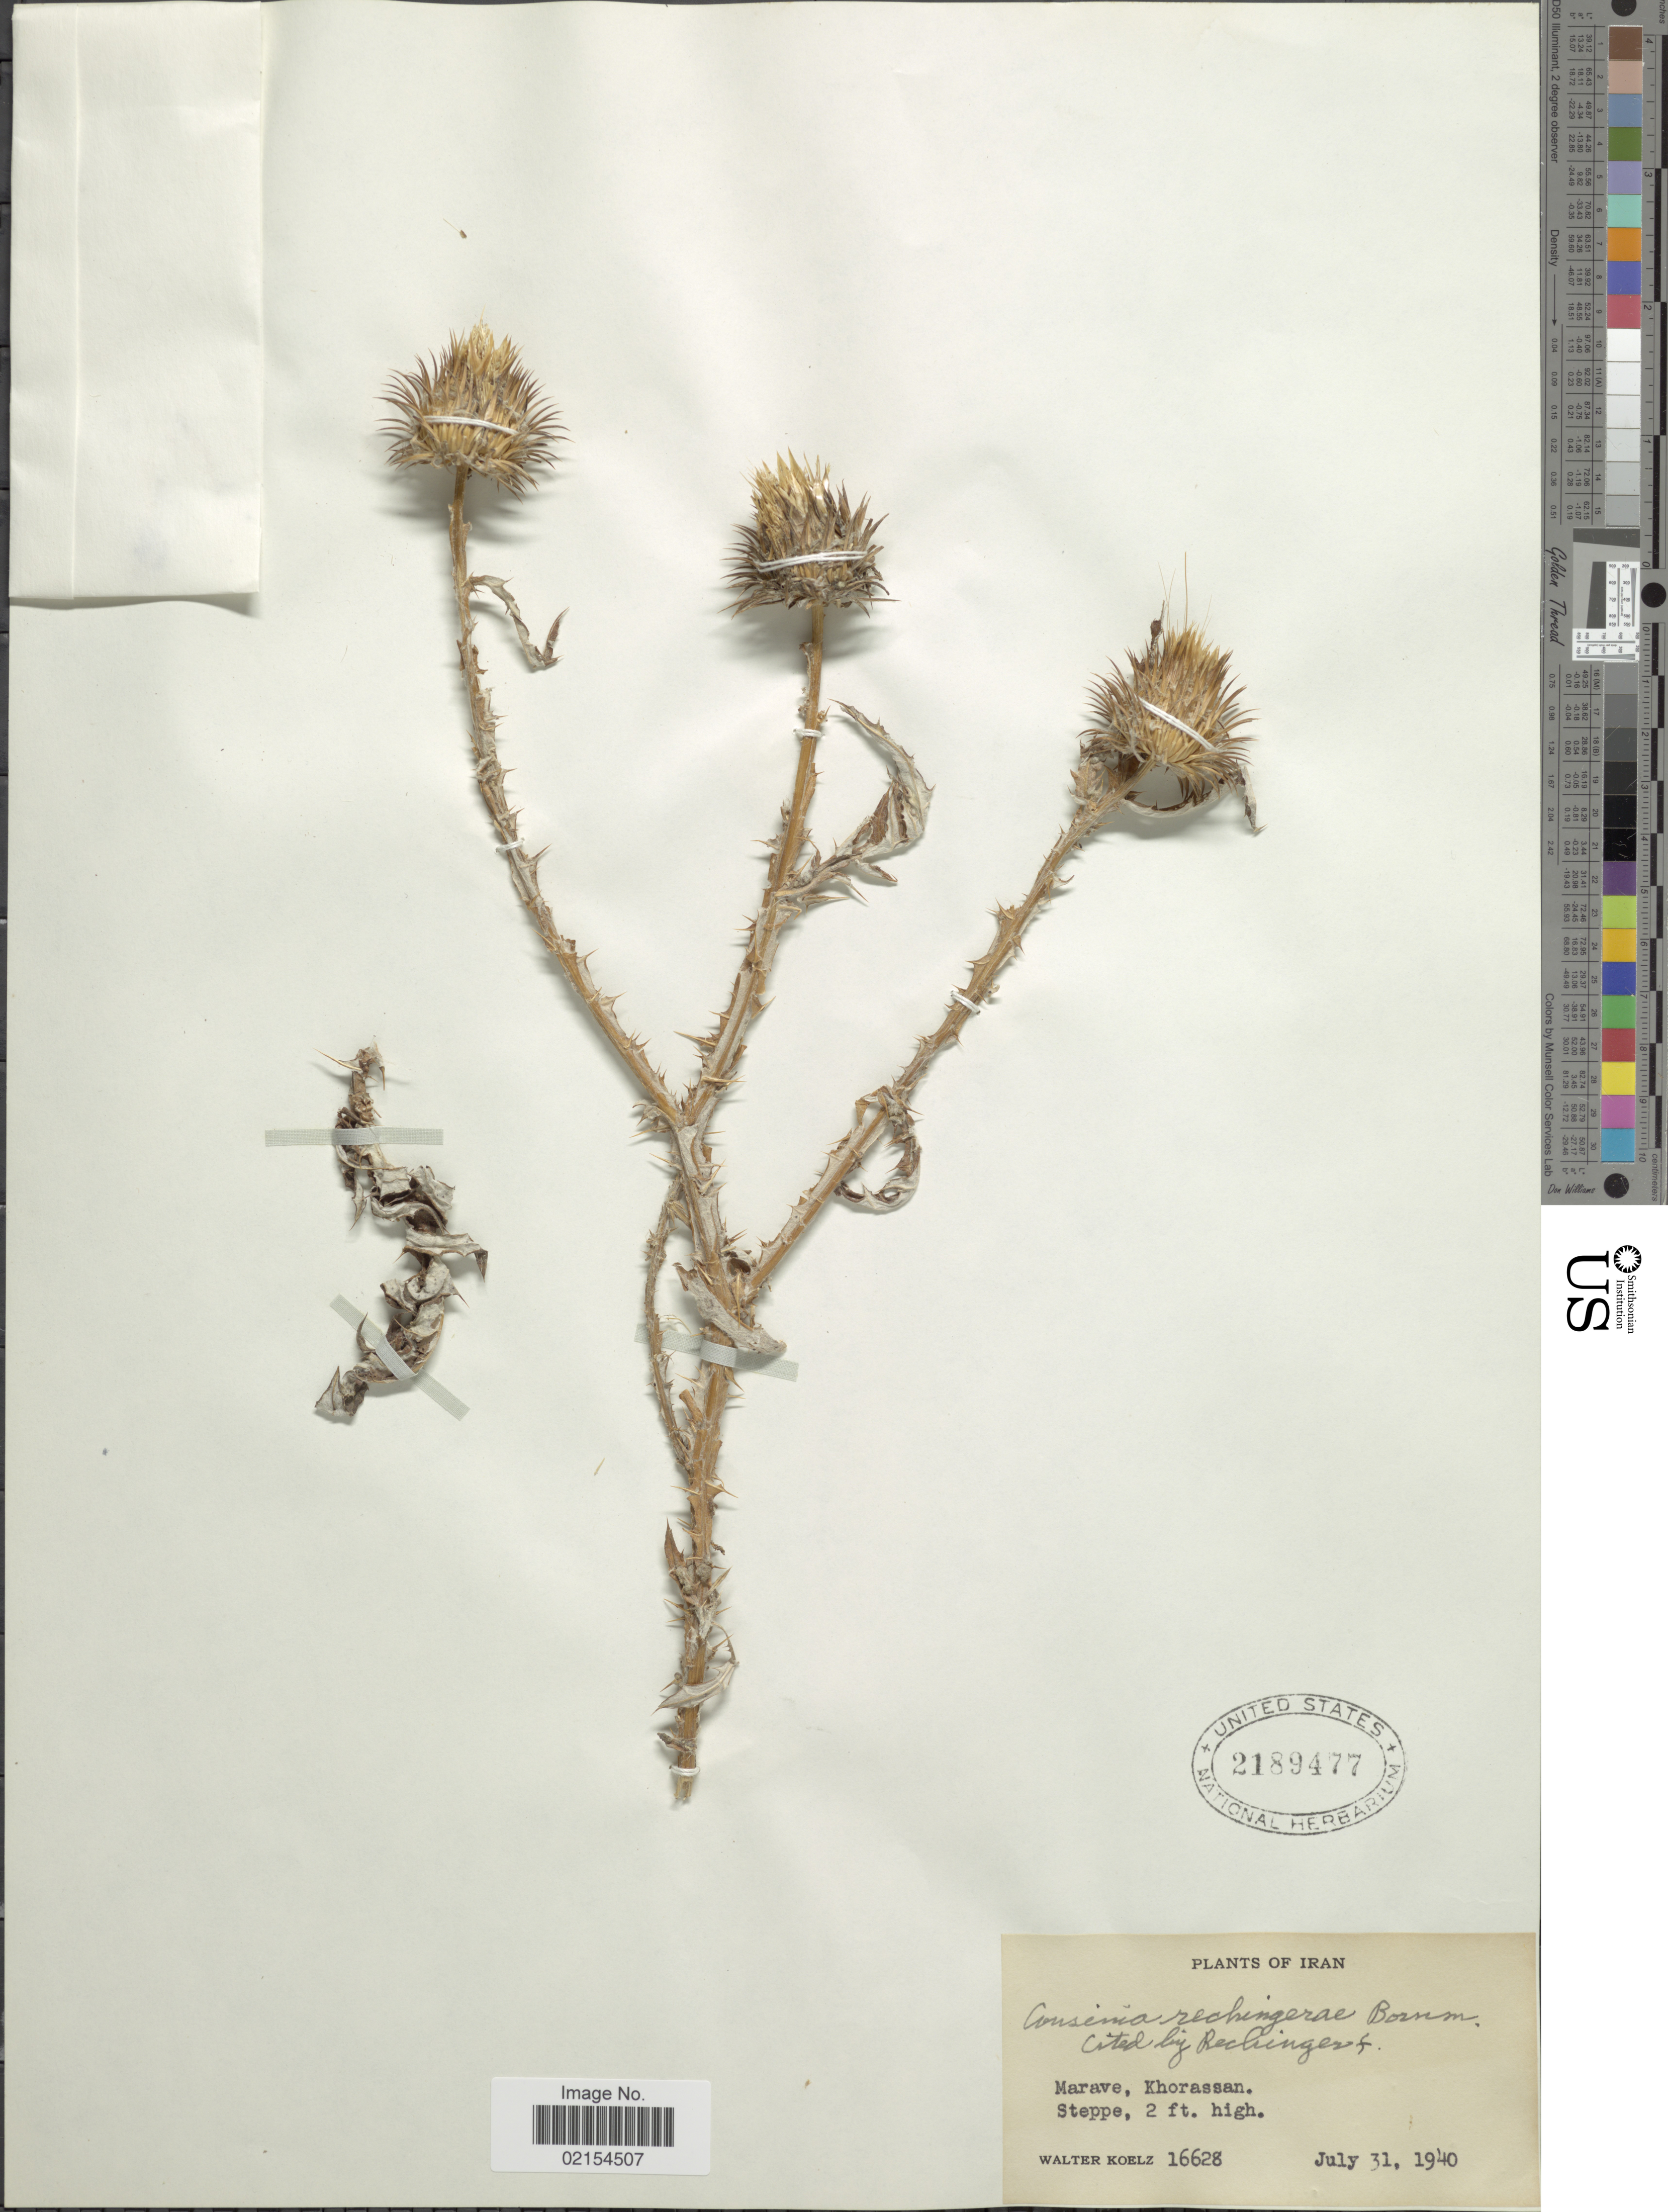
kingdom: Plantae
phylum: Tracheophyta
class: Magnoliopsida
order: Asterales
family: Asteraceae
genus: Cousinia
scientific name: Cousinia rechingerae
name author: Bornm.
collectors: W. N. Koelz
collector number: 16628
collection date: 1940-07-31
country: Iran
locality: Marave, Khorassan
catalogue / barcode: US 2189477